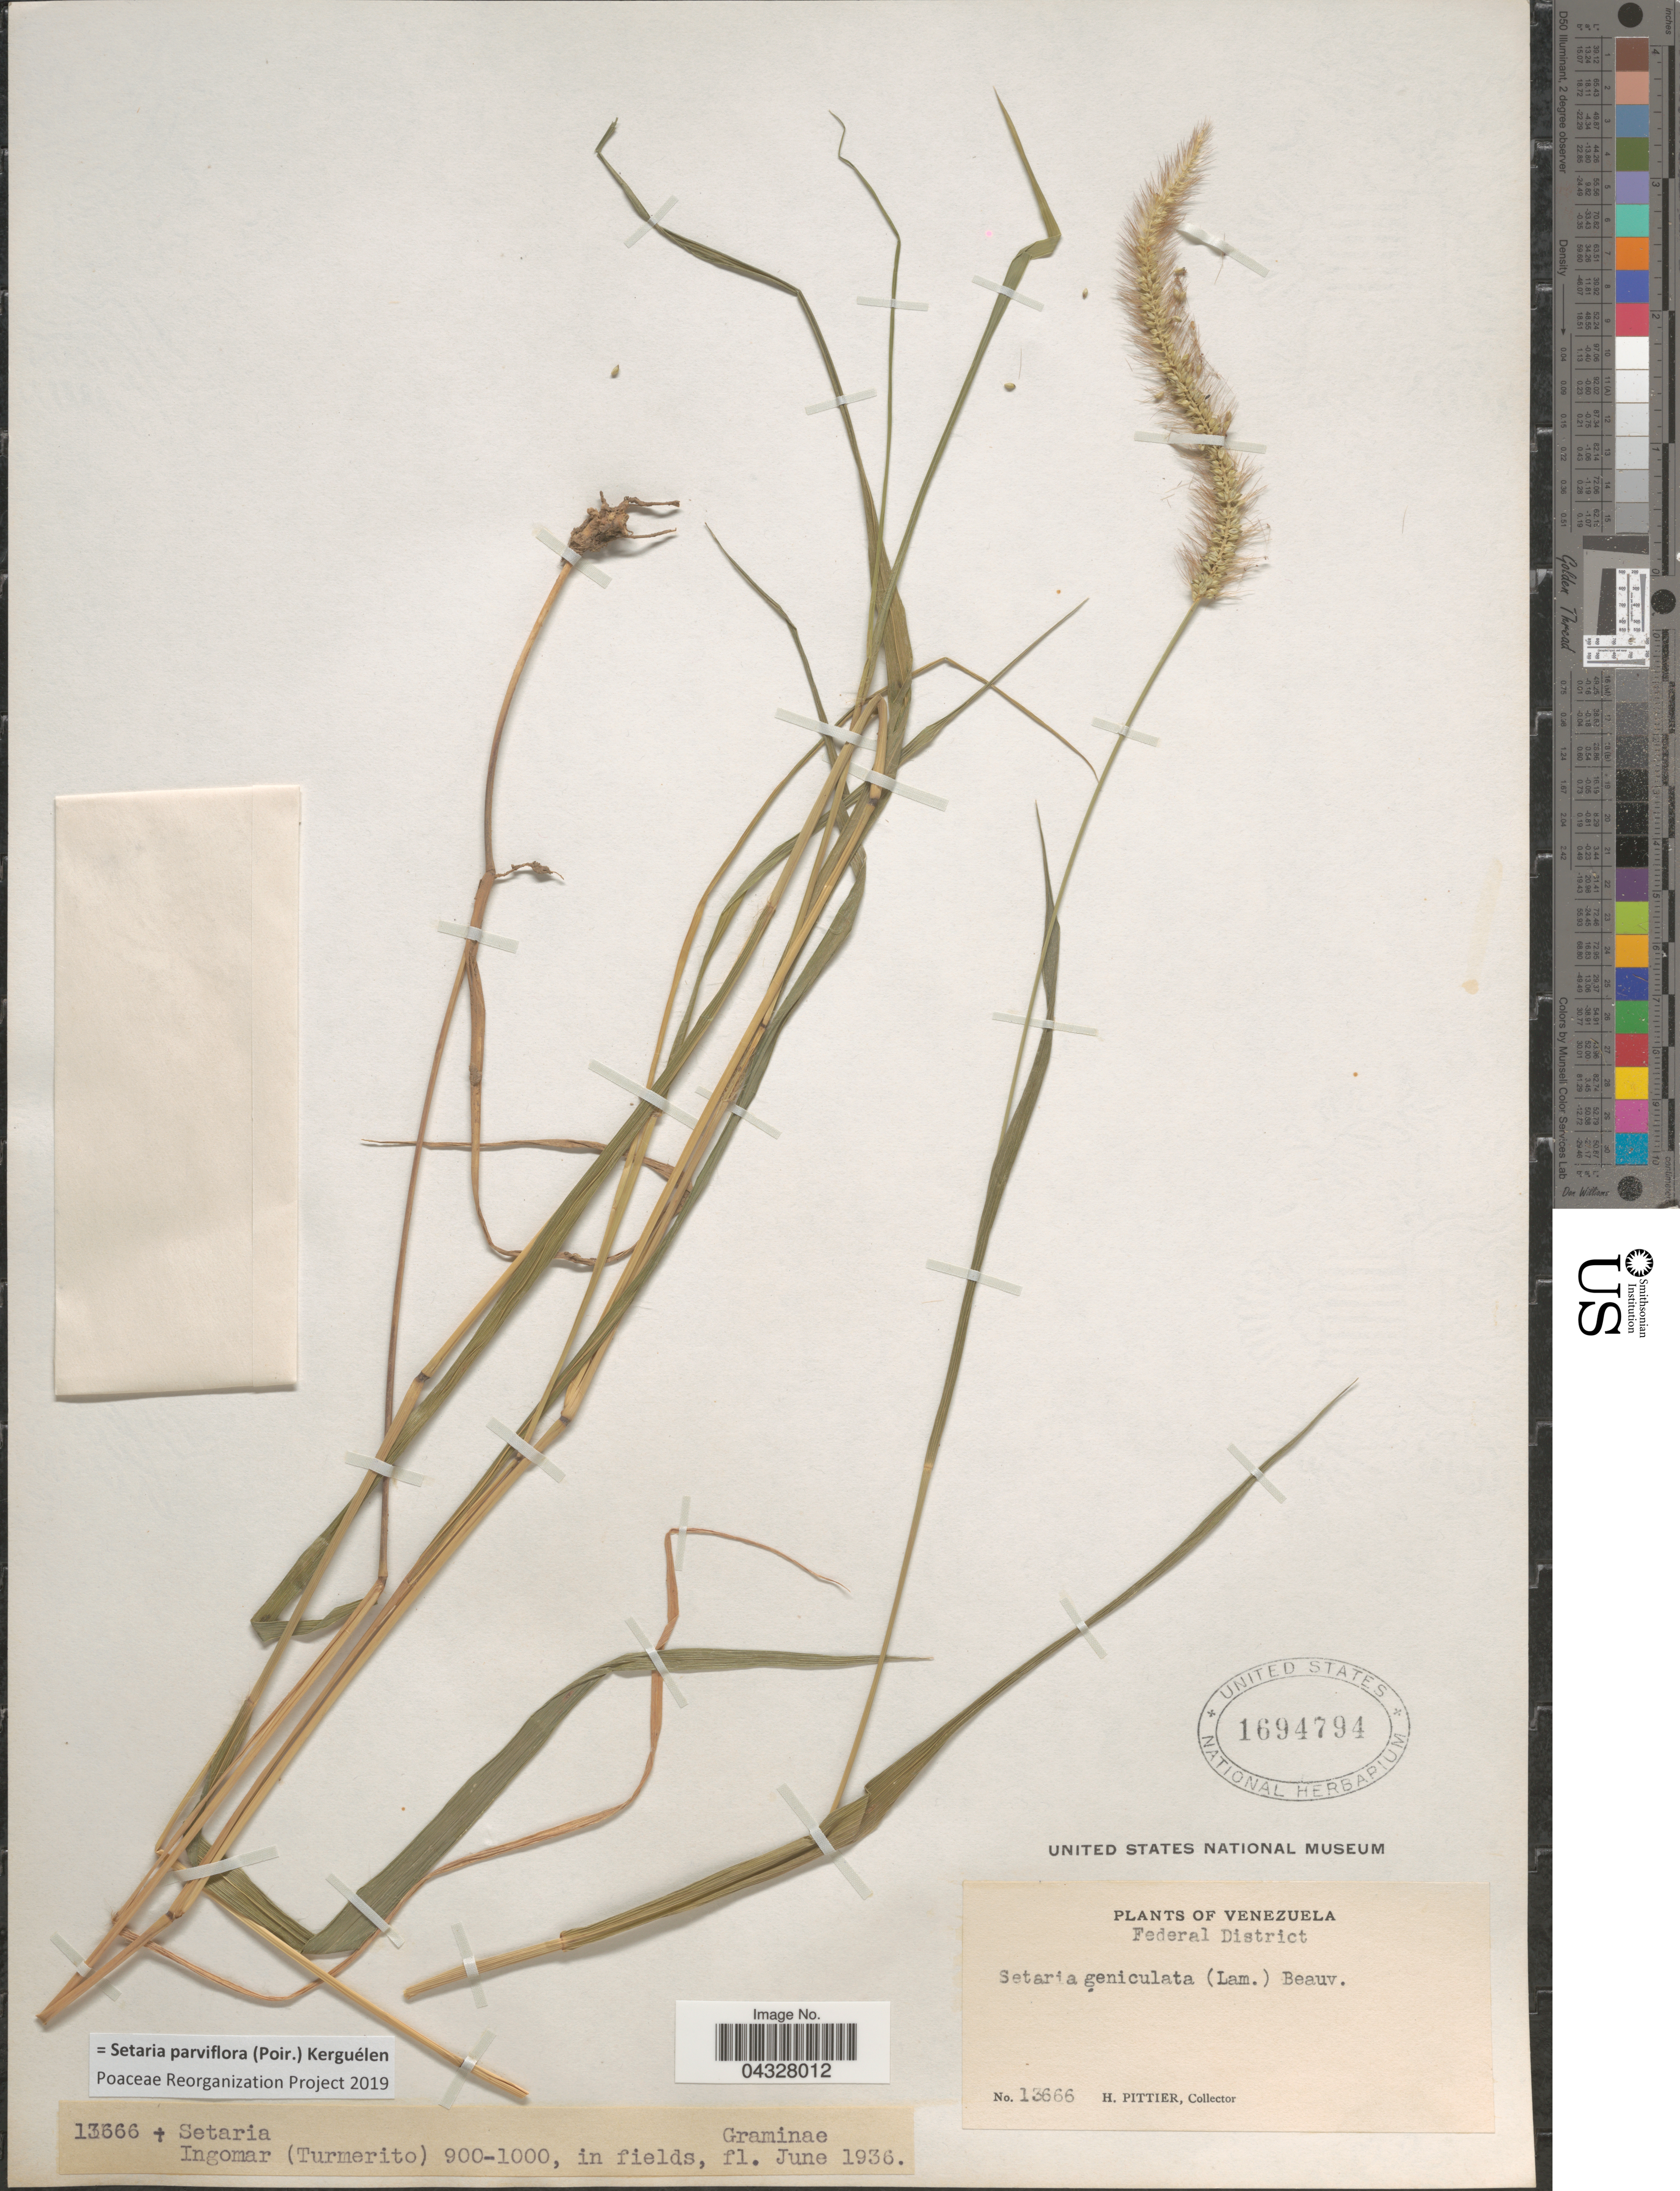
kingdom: Plantae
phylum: Tracheophyta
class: Liliopsida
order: Poales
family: Poaceae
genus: Setaria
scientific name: Setaria parviflora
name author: (Poir.) Kerguélen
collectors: H. F. Pittier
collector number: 13666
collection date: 1936-06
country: Venezuela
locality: Federal District. Ingomar (Turmerito).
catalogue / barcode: US 1694794